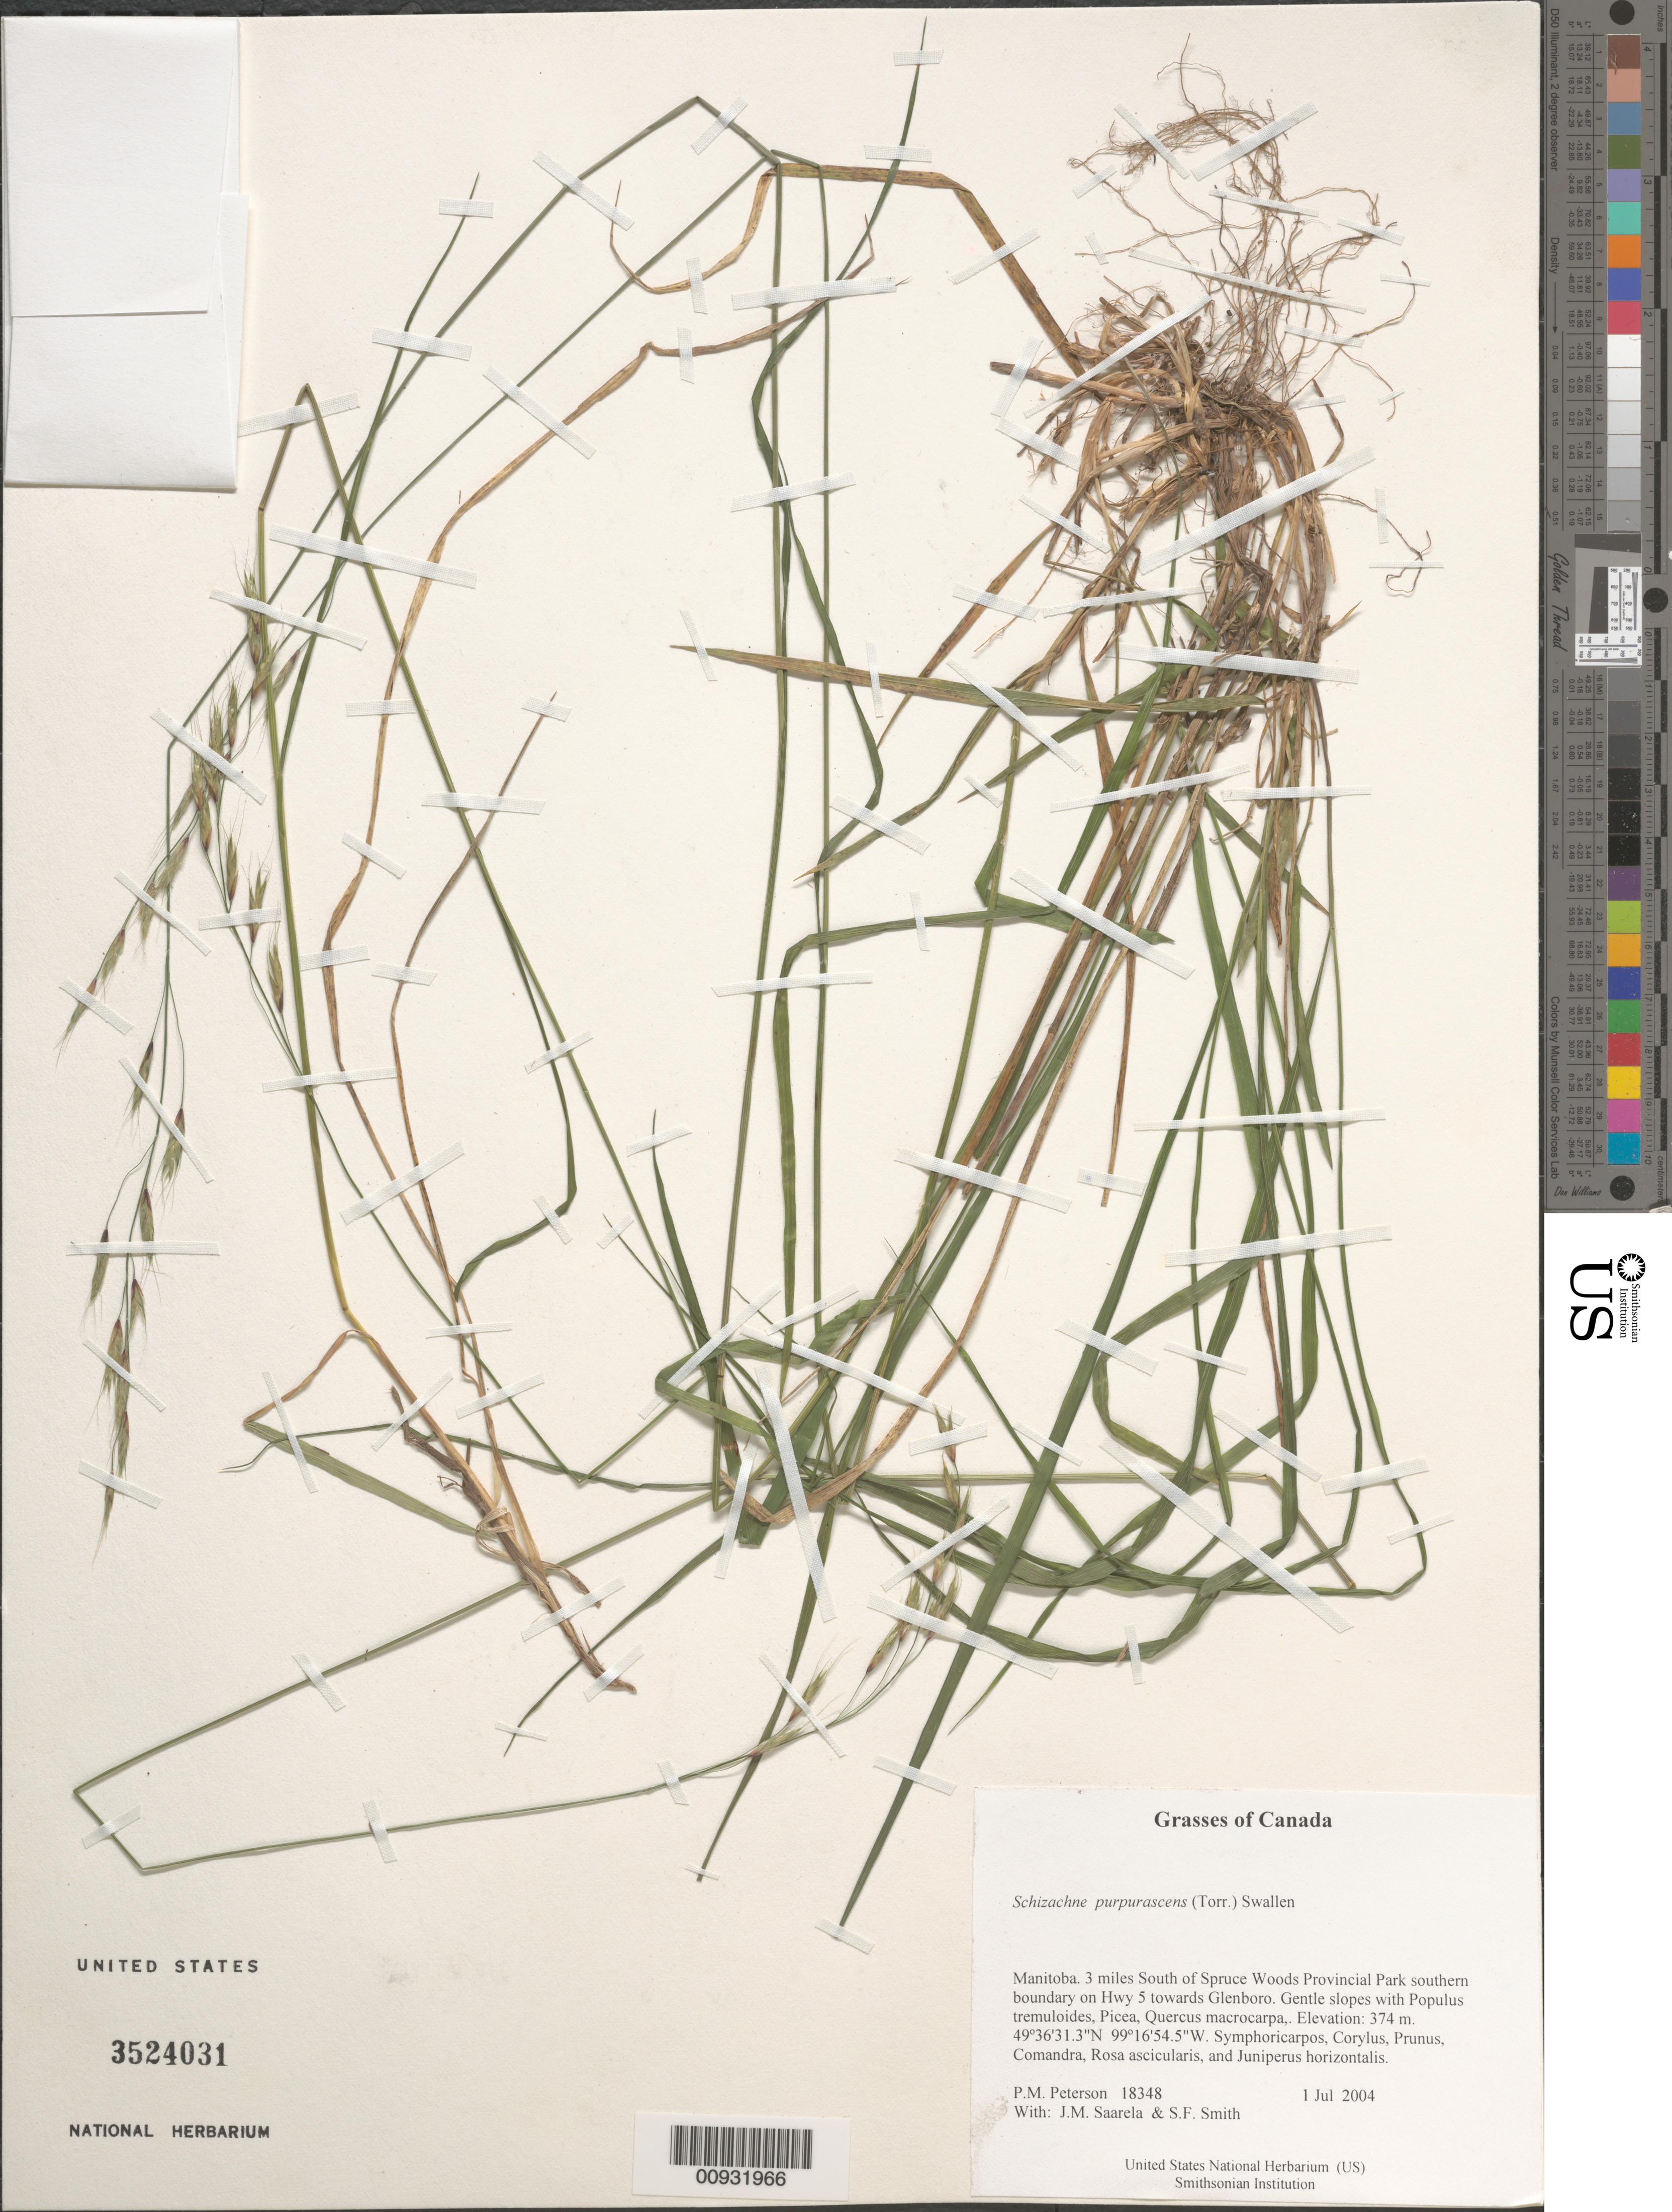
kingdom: Plantae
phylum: Tracheophyta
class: Liliopsida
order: Poales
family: Poaceae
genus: Schizachne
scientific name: Schizachne purpurascens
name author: (Torr.) Swallen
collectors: P. M. Peterson, J. Saarela & S.F. Smith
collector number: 18348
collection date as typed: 01 Jul 2004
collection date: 2004-07-01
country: Canada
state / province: Manitoba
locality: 3 miles South of Spruce Woods Provincial Park southern boundary on Hwy 5 towards Glenboro. Gentle slopes with Populus tremuloides, Picea, Quercus macrocarpa,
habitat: Symphoricarpos, Corylus, Prunus, Comandra, Rosa ascicularis, and Juniperus horizontalis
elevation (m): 374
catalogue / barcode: US 3524031